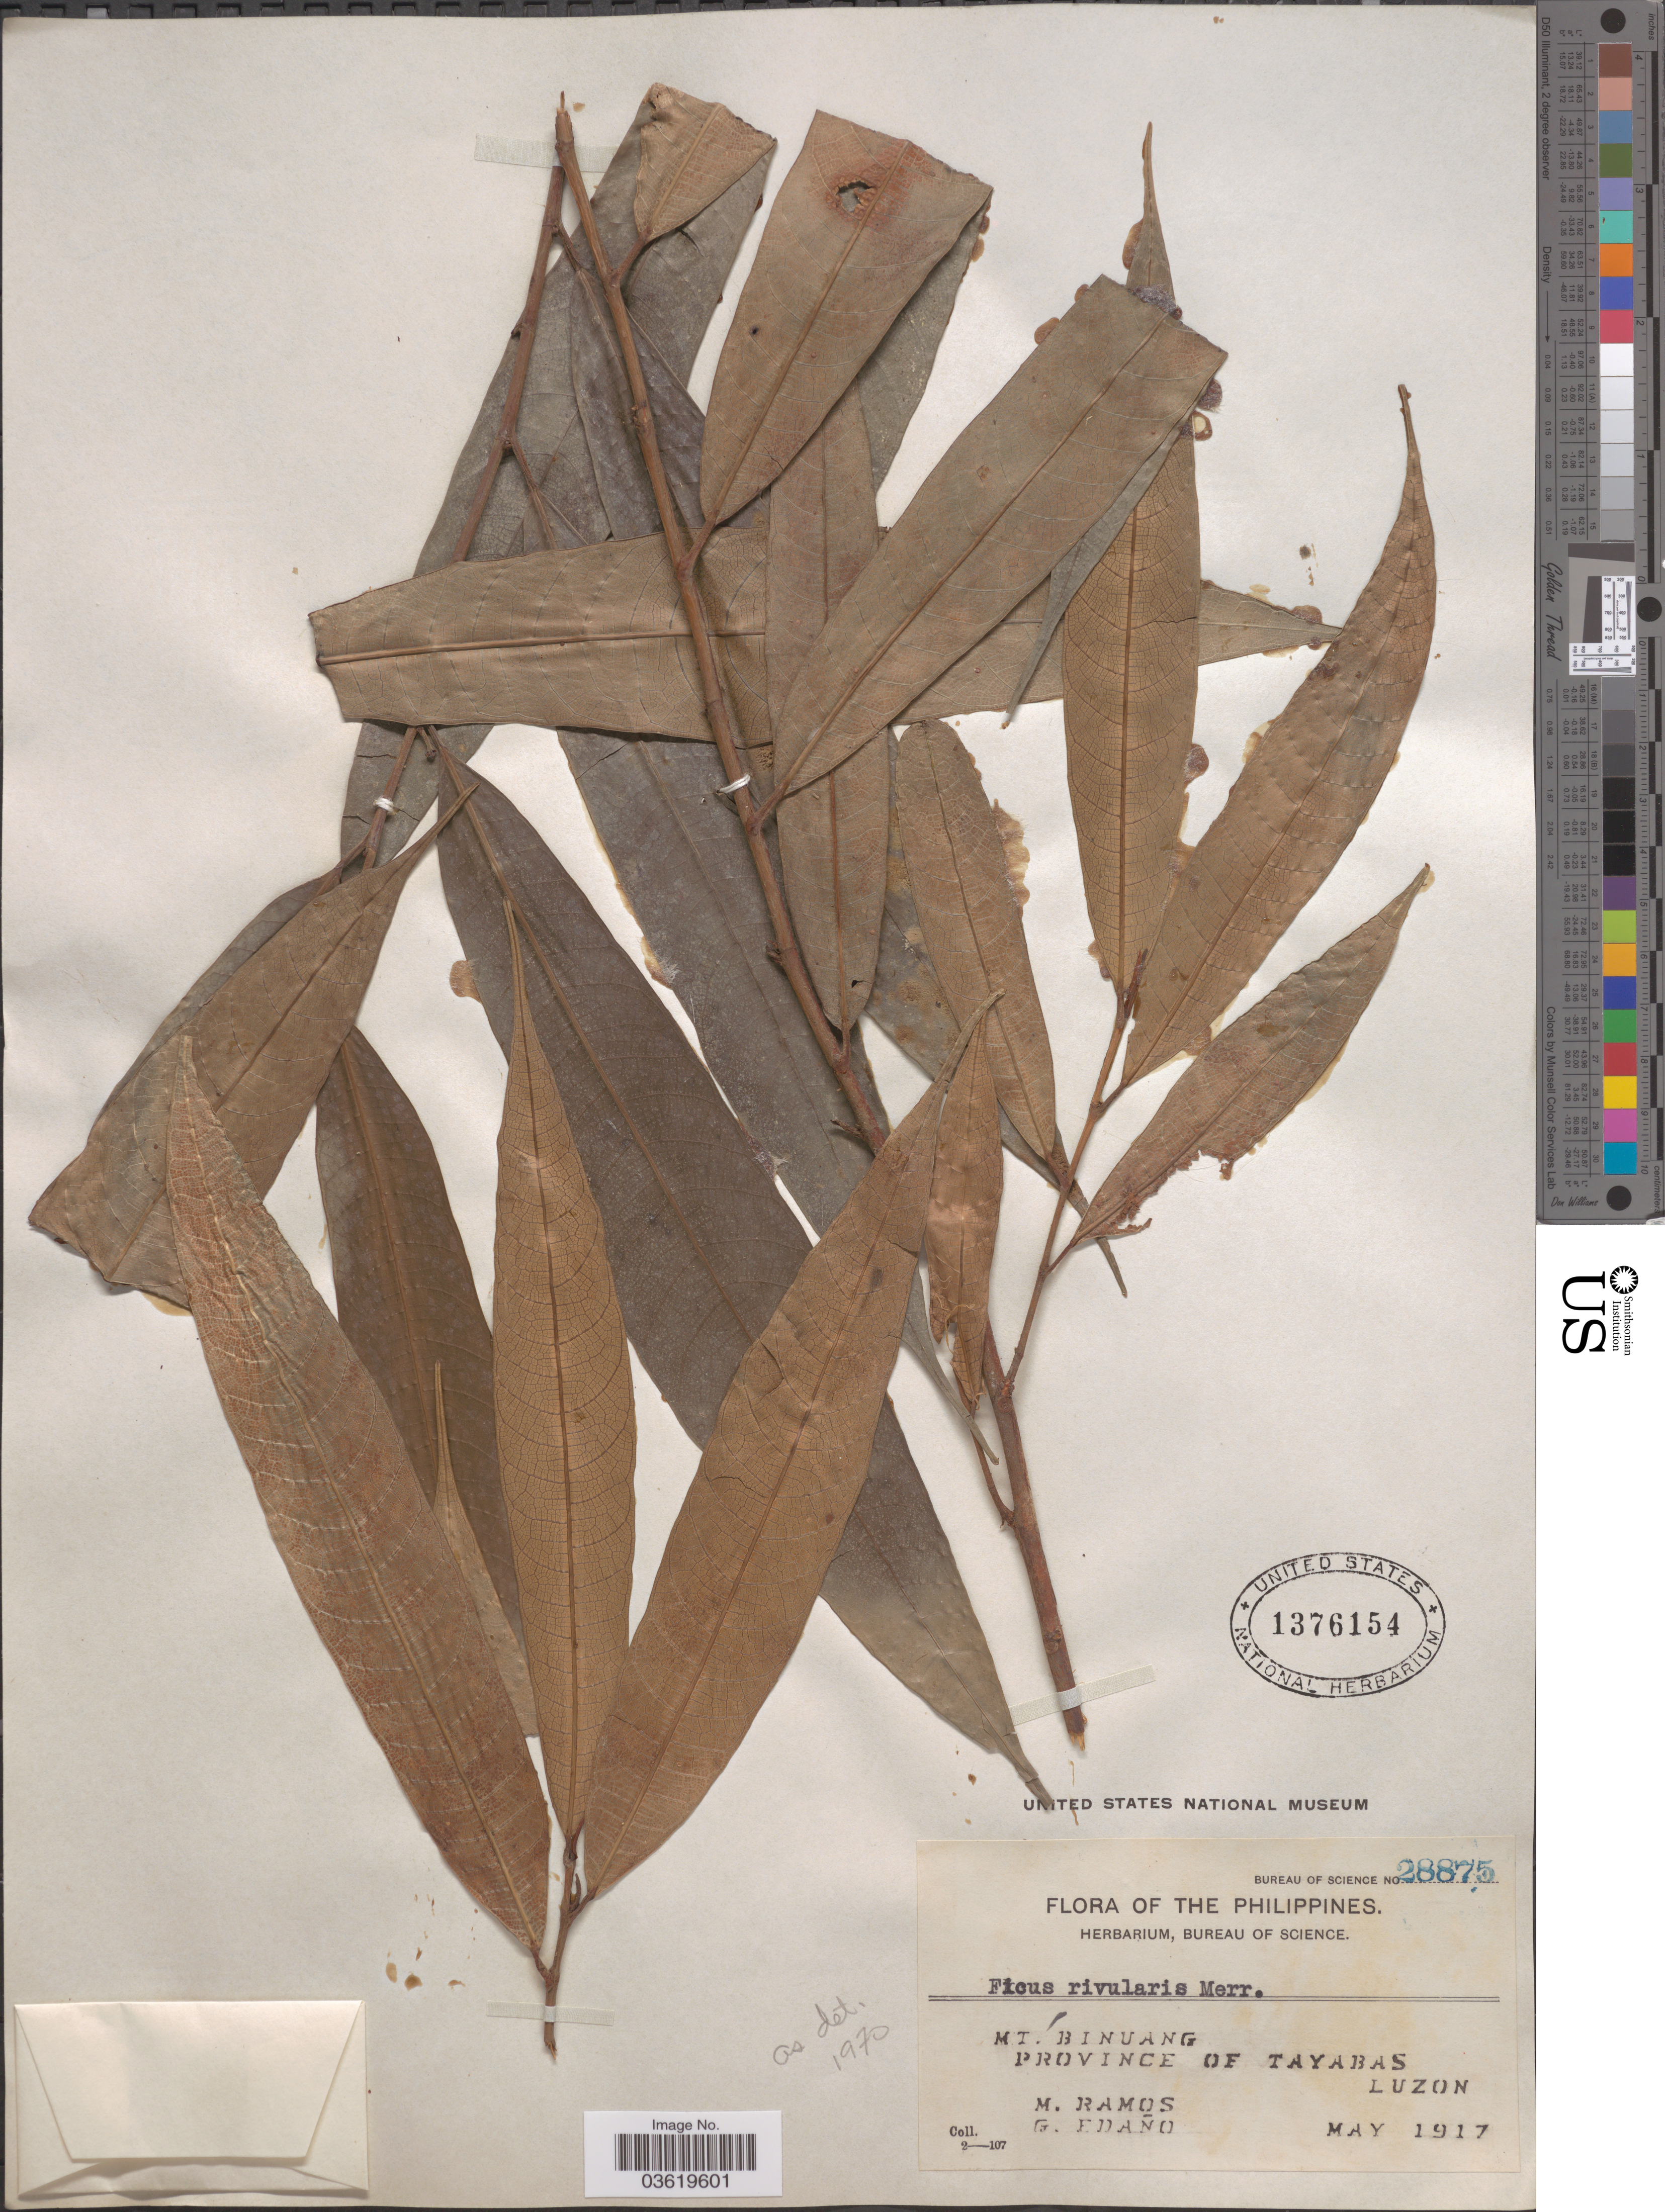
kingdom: Plantae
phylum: Tracheophyta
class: Magnoliopsida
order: Rosales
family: Moraceae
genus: Ficus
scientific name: Ficus rivularis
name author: Merr.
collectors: M. Ramos & G. Edaño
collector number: Bureau of Science 28875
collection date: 1917-05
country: Philippines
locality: Mt. Binuang. Province of Tayabas. Luzon.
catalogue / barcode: US 1376154